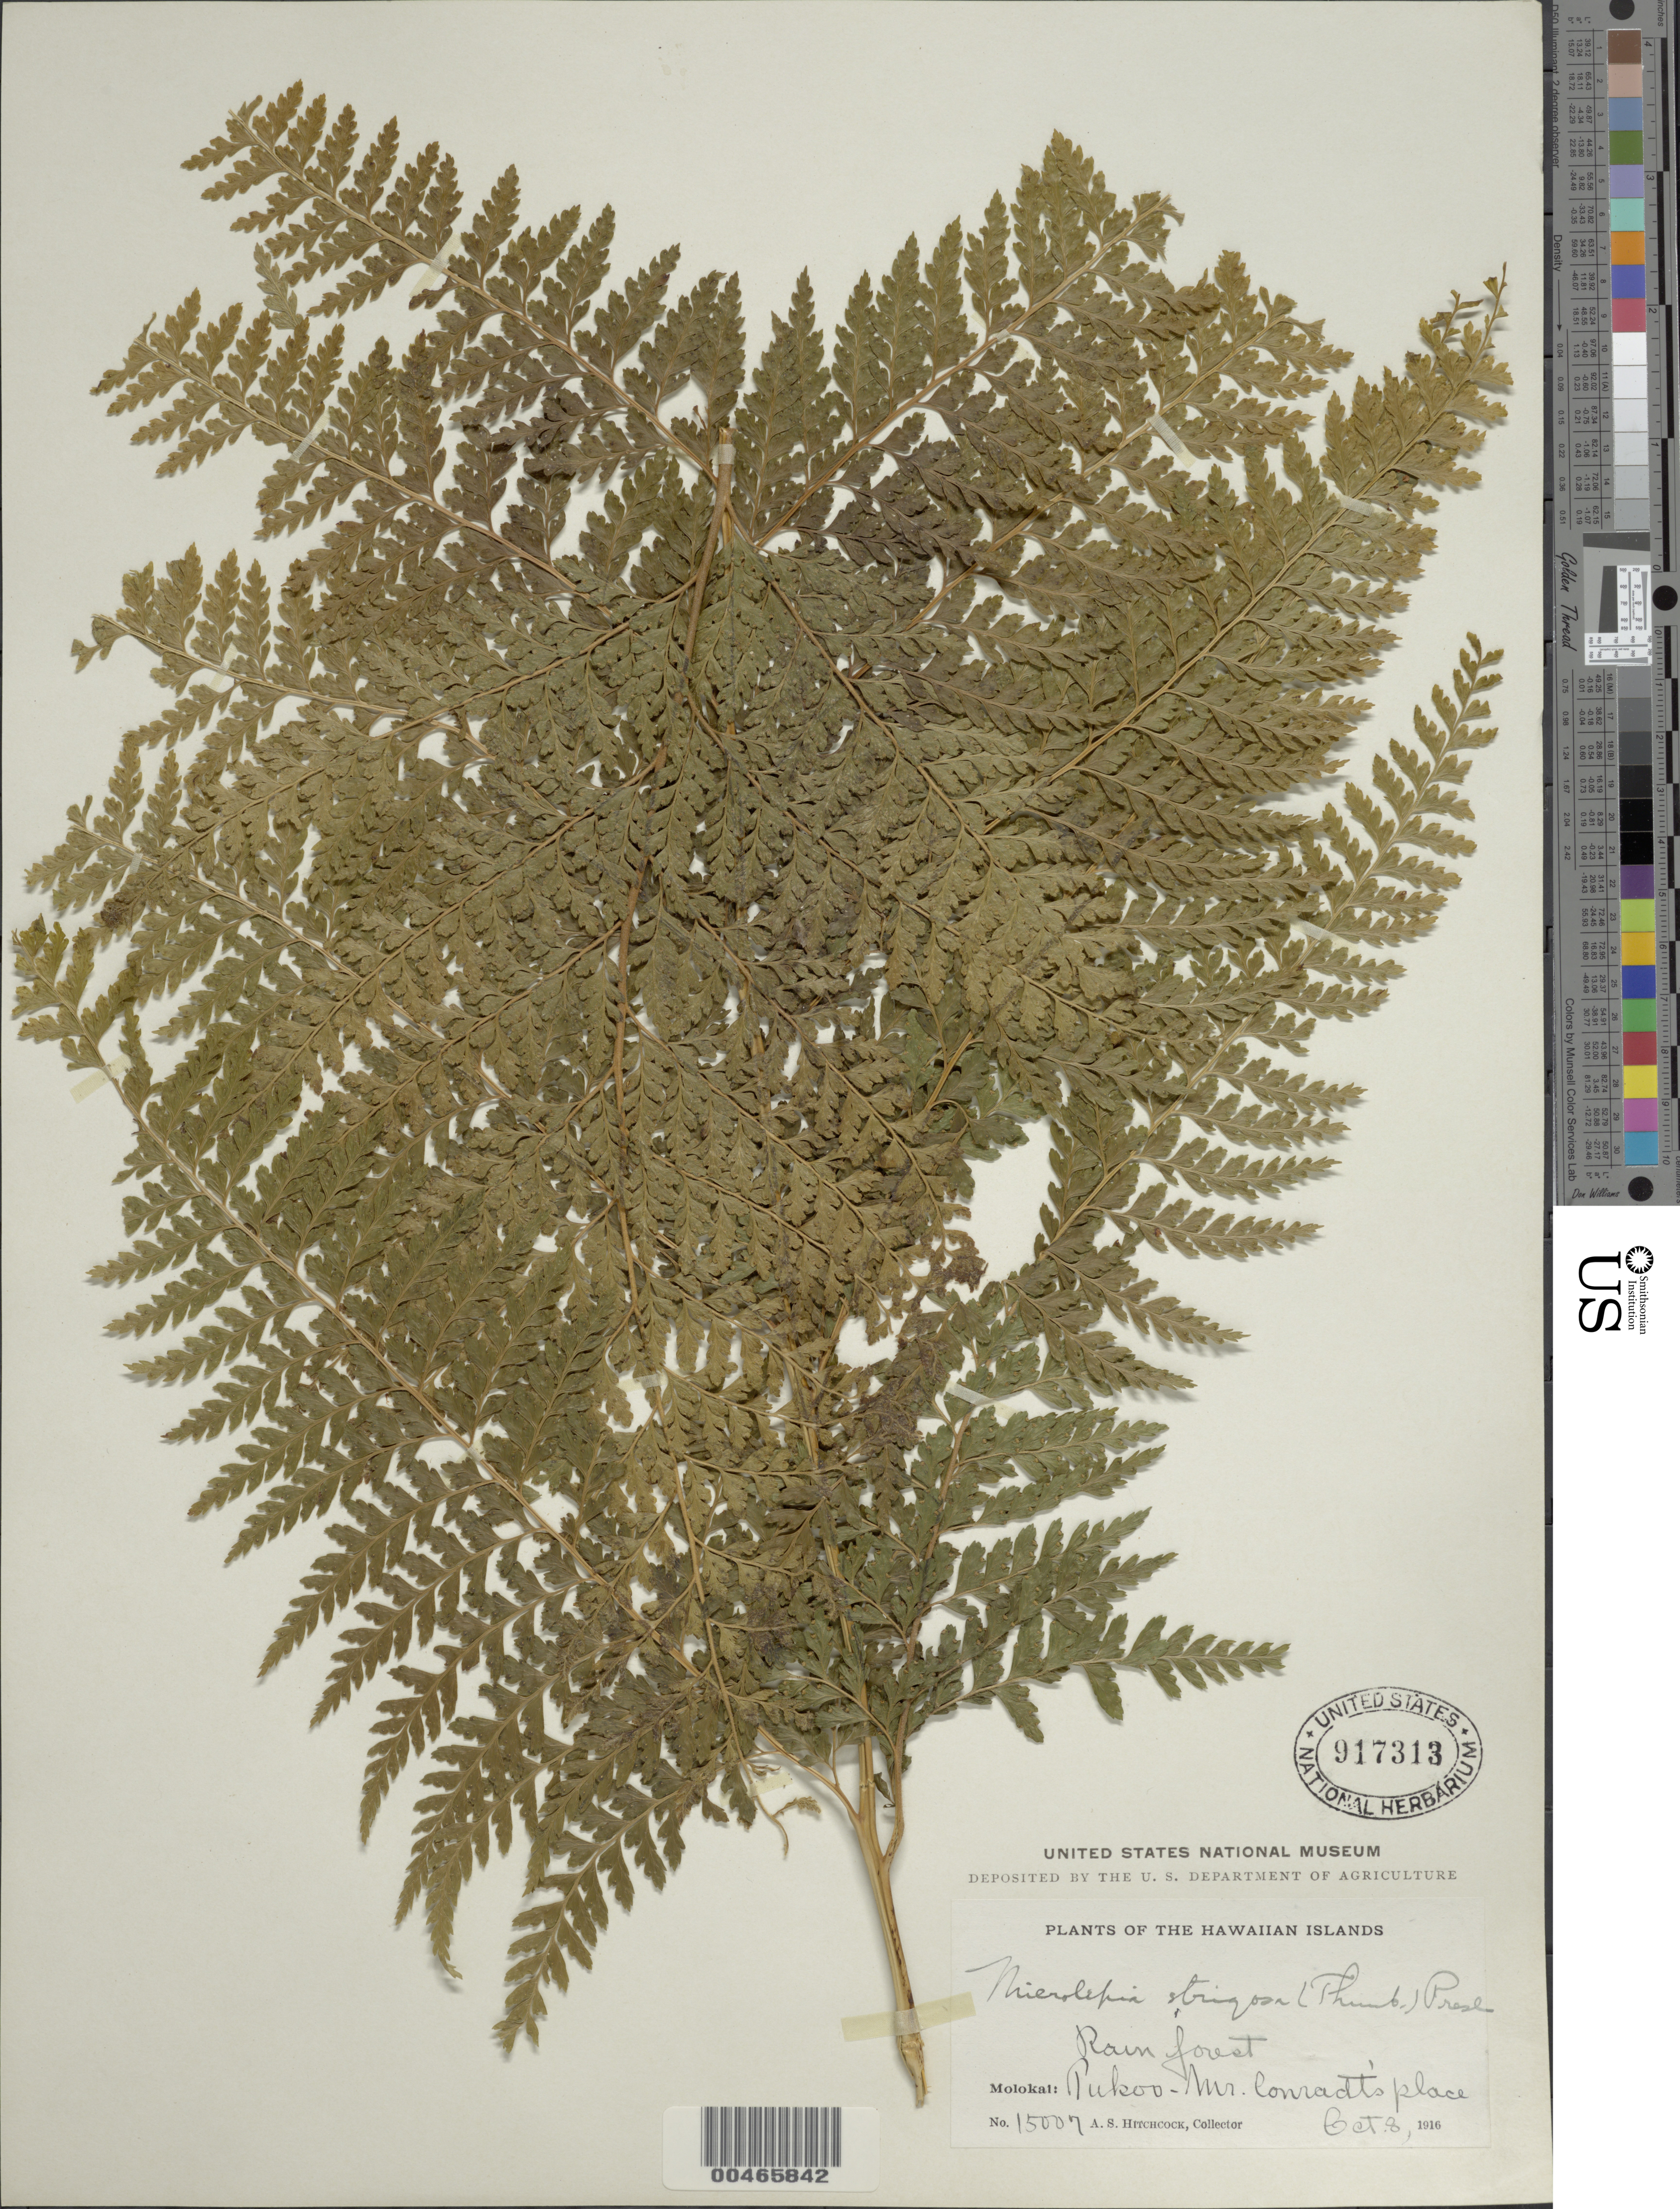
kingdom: Plantae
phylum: Tracheophyta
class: Polypodiopsida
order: Polypodiales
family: Dennstaedtiaceae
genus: Microlepia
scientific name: Microlepia strigosa var. strigosa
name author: (Thunb.) C. Presl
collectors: A. S. Hitchcock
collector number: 15007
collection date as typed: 8 Oct 1916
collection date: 1916-10-08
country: United States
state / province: Hawaii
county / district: Maui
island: Moloka'i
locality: Pukoo-Mr. Conradt's place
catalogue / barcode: US 917313